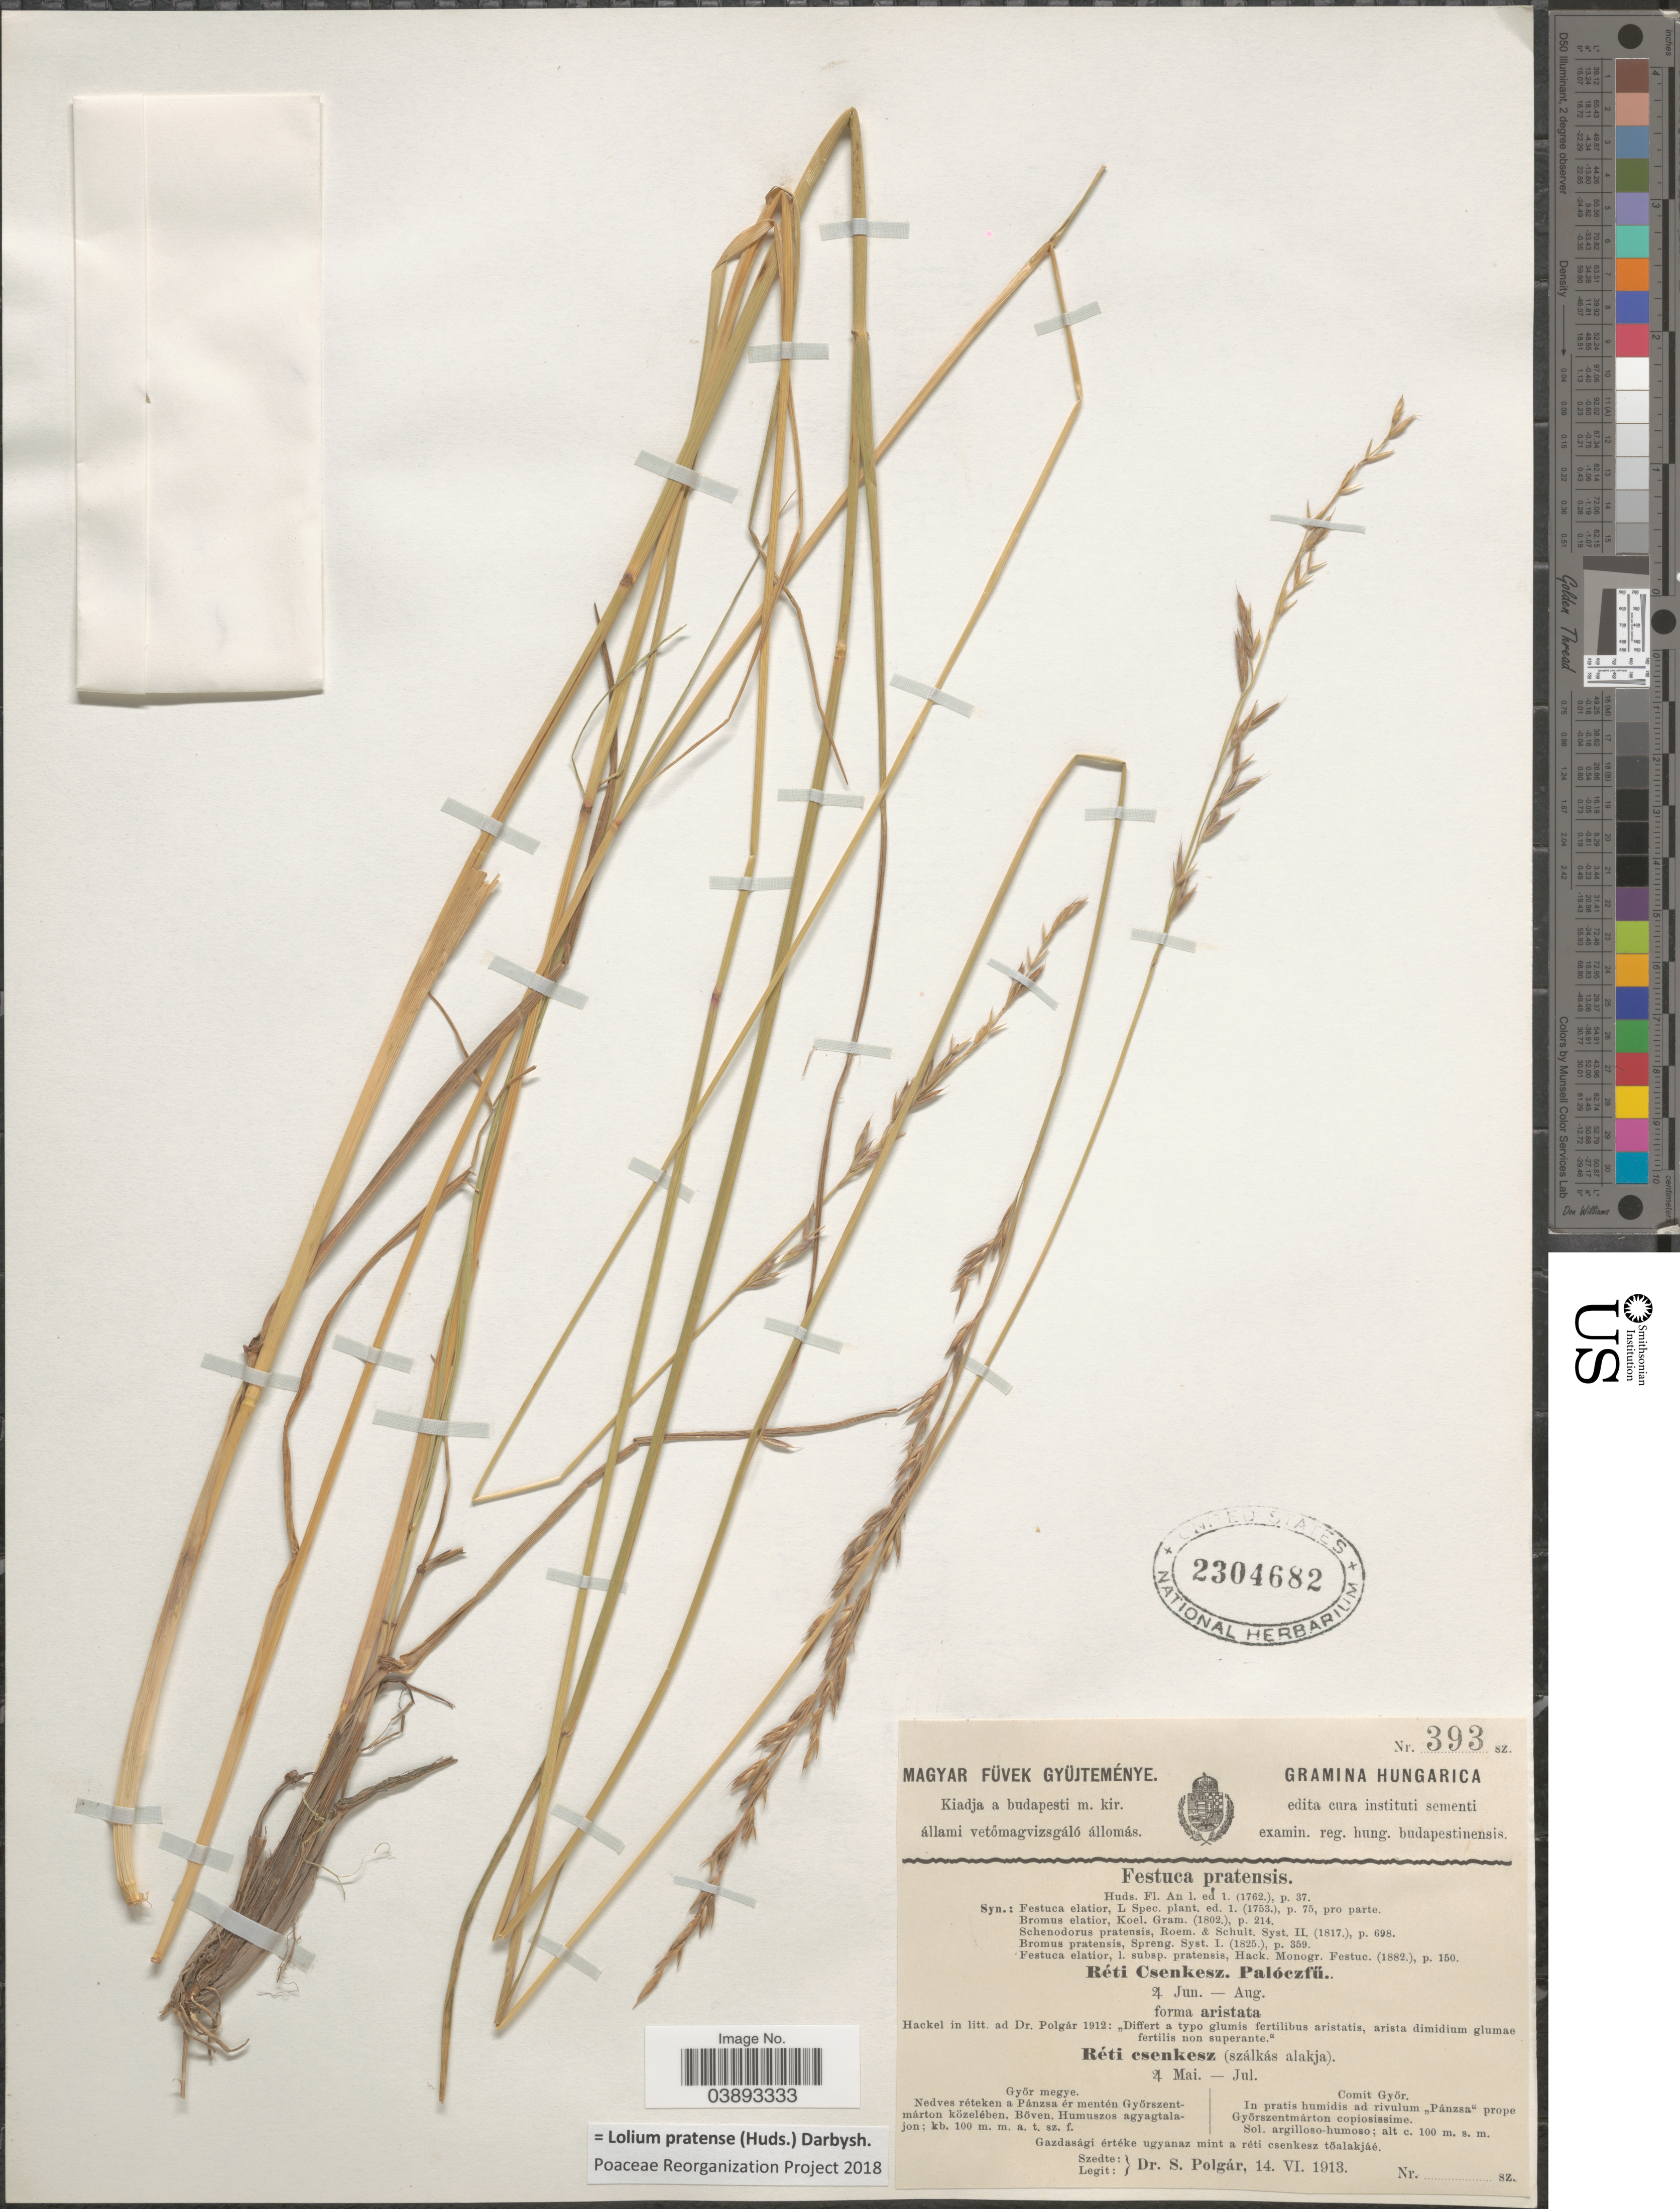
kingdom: Plantae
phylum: Tracheophyta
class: Liliopsida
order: Poales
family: Poaceae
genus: Lolium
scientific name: Lolium pratense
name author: (Huds.) Darbysh.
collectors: S. Polgar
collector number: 393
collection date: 1913-06-14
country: Hungary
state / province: Győr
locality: Györ megye. In pratis humidis ad rivulum "Pánzsa"prope Györszentmárton copiosissime. Sol. argilloso-humoso.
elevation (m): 100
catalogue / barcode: US 2304682